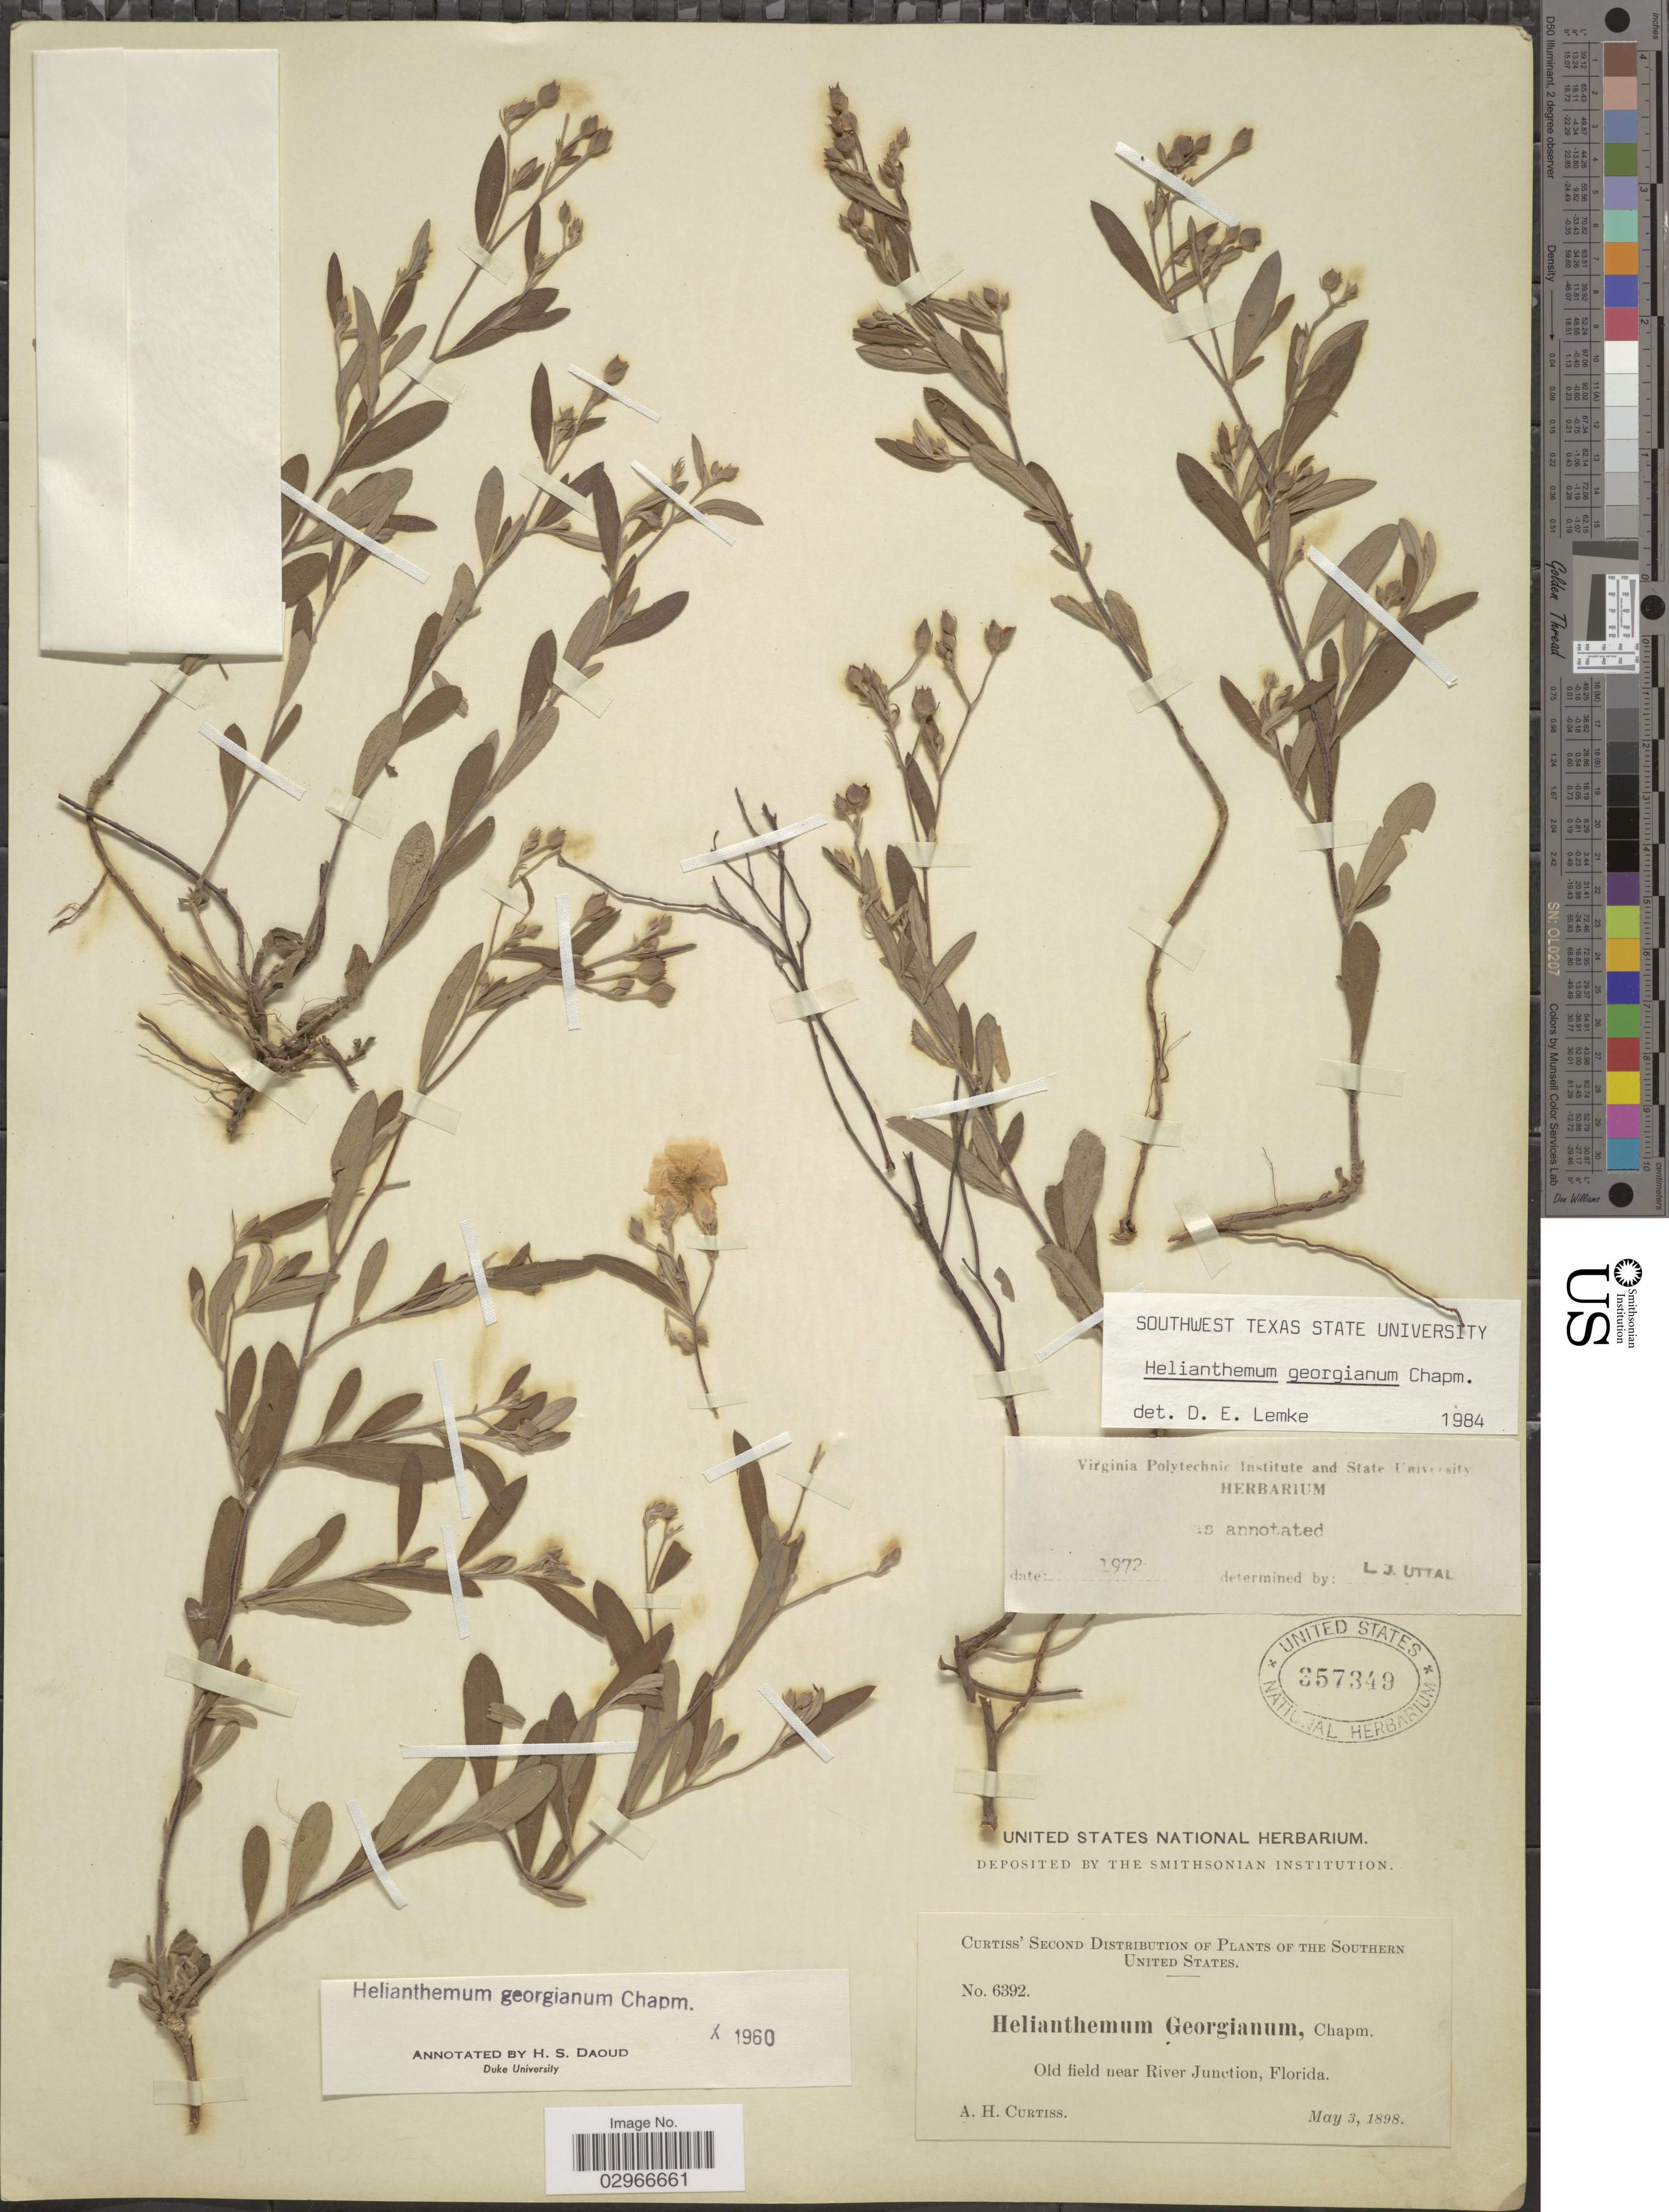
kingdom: Plantae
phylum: Tracheophyta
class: Magnoliopsida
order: Malvales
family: Cistaceae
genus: Helianthemum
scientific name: Helianthemum georgianum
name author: Chapm.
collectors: A. H. Curtiss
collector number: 6392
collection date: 1898-05-03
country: United States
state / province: Florida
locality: The Southern United States, Old field near River Junction.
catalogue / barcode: US 357349